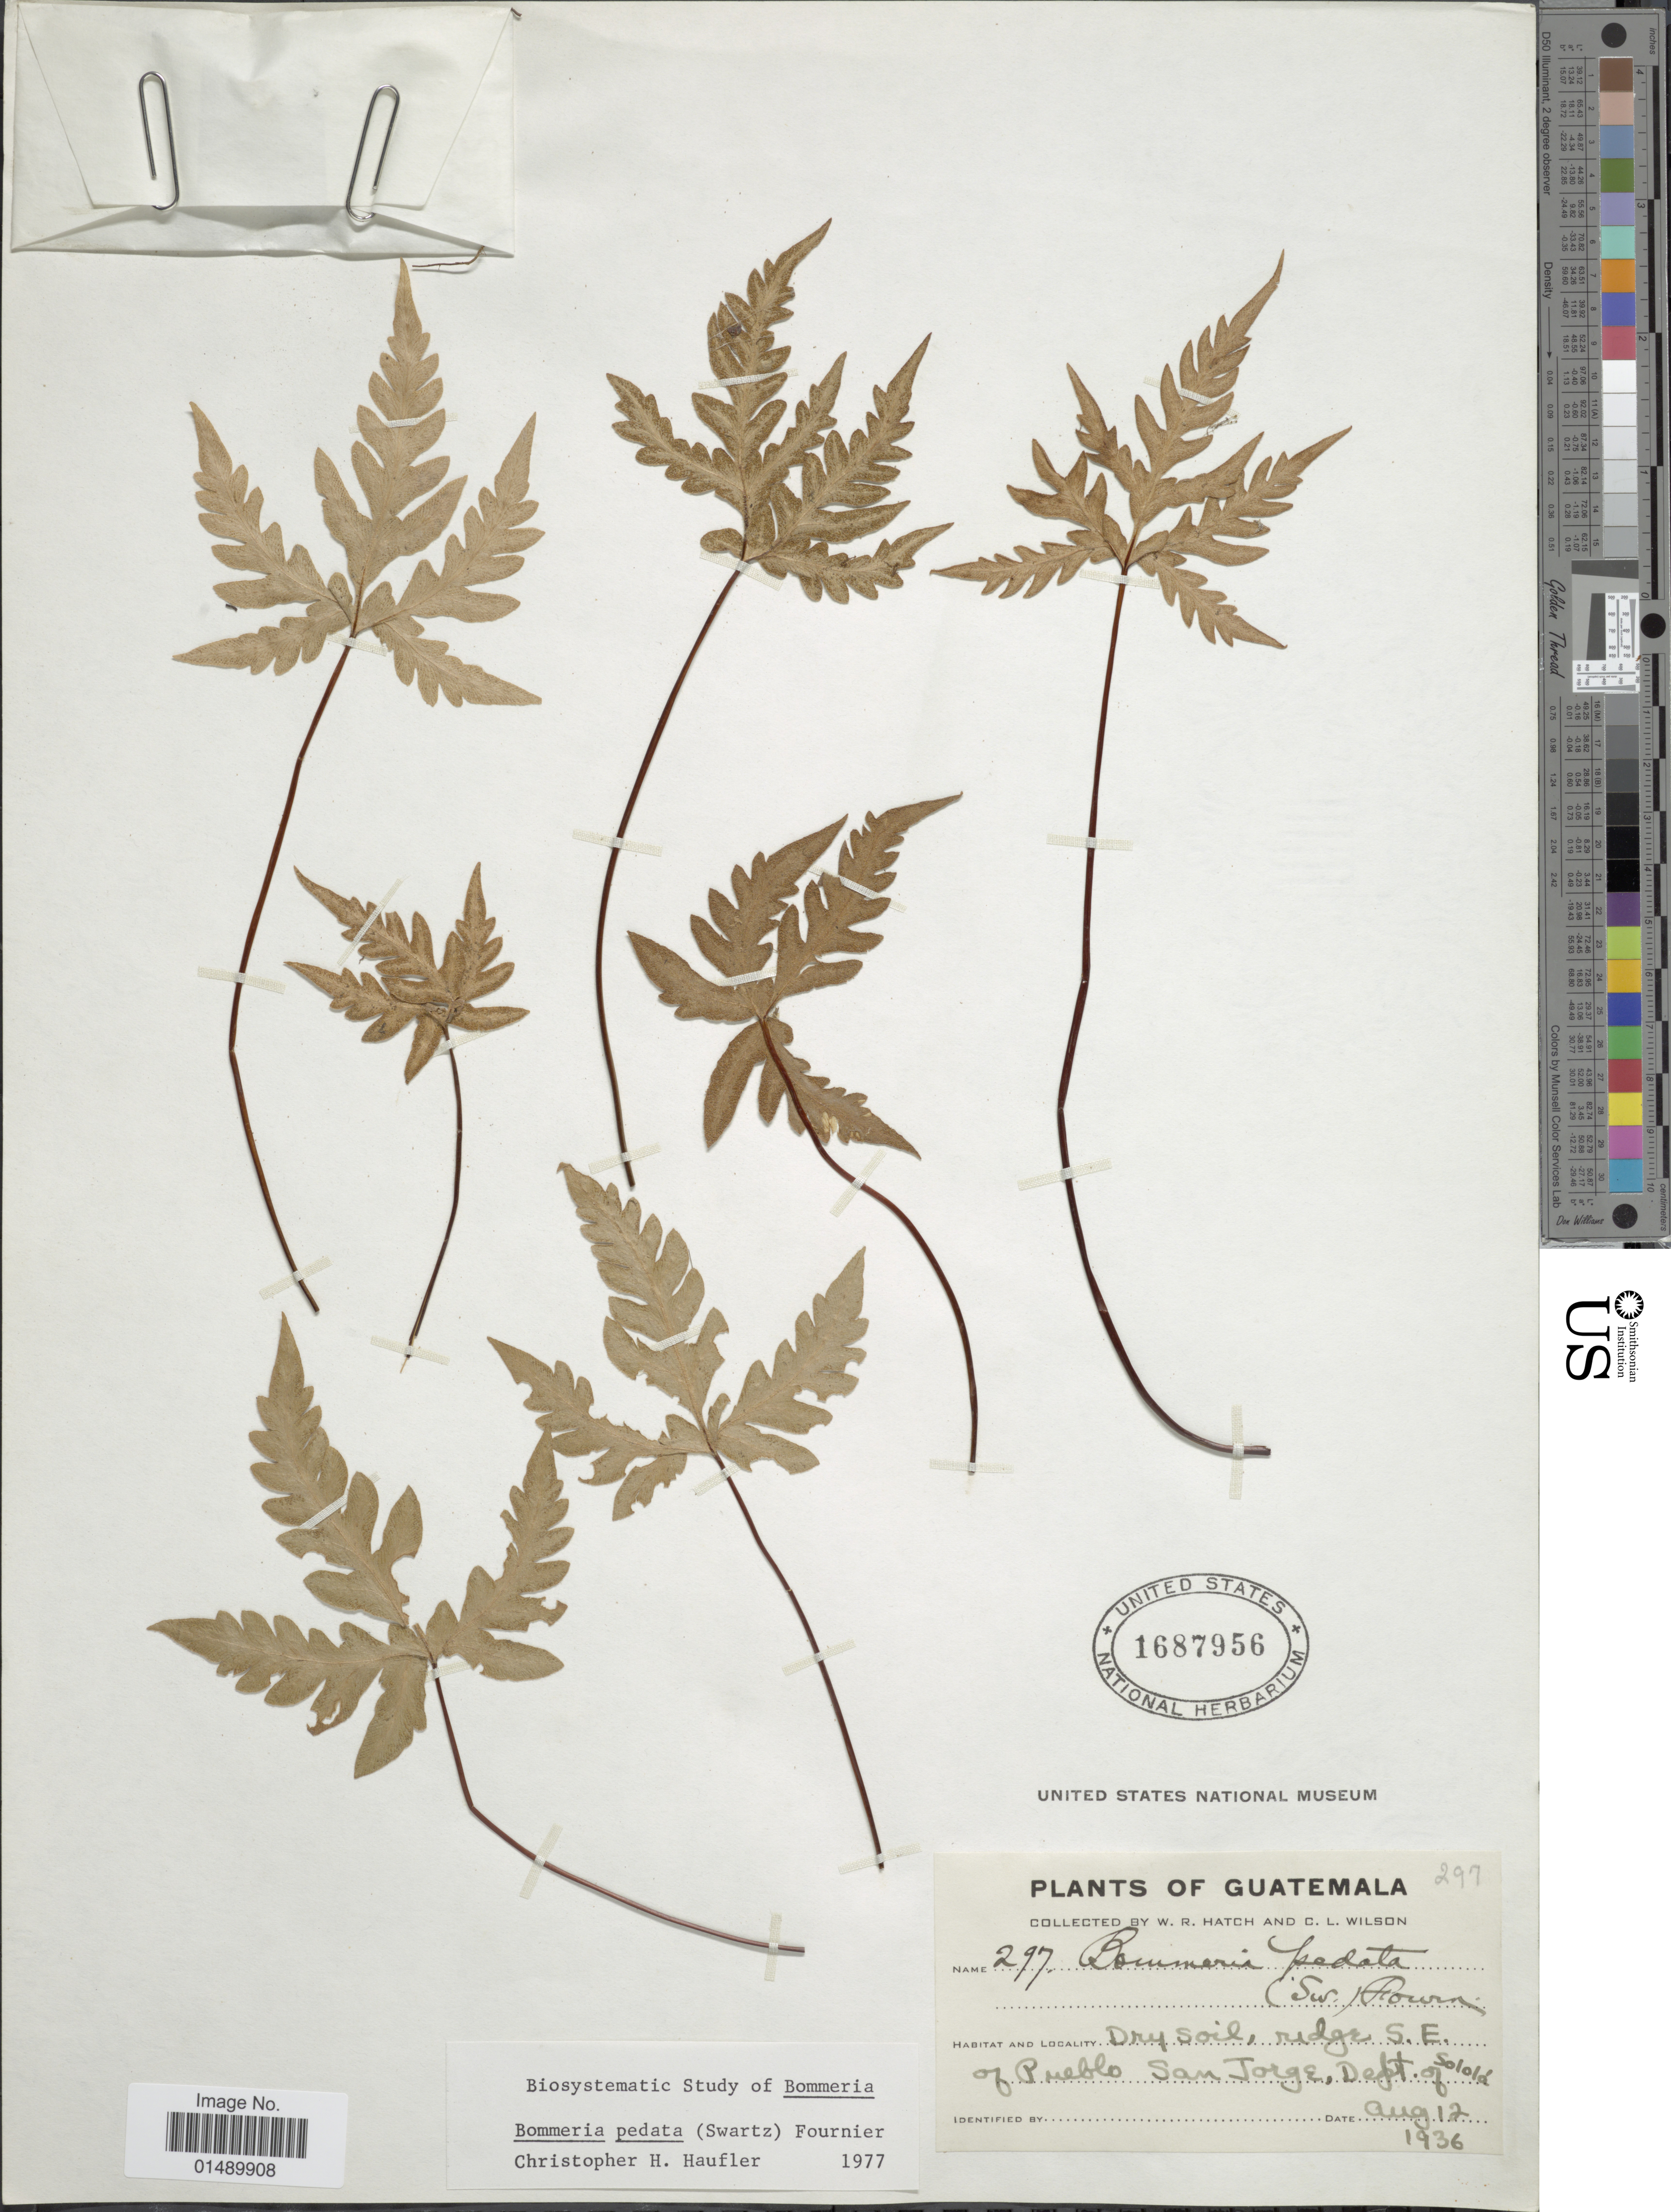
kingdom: Plantae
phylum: Tracheophyta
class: Polypodiopsida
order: Polypodiales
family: Pteridaceae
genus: Bommeria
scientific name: Bommeria pedata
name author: (Sw.) E. Fourn.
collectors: W. Hatch & C. L. Wilson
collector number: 297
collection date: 1936-08-12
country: Guatemala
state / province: Sololá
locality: Guatemala, S.E. of Pueblo San Jorge, Dept. of Solola.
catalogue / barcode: US 1687956